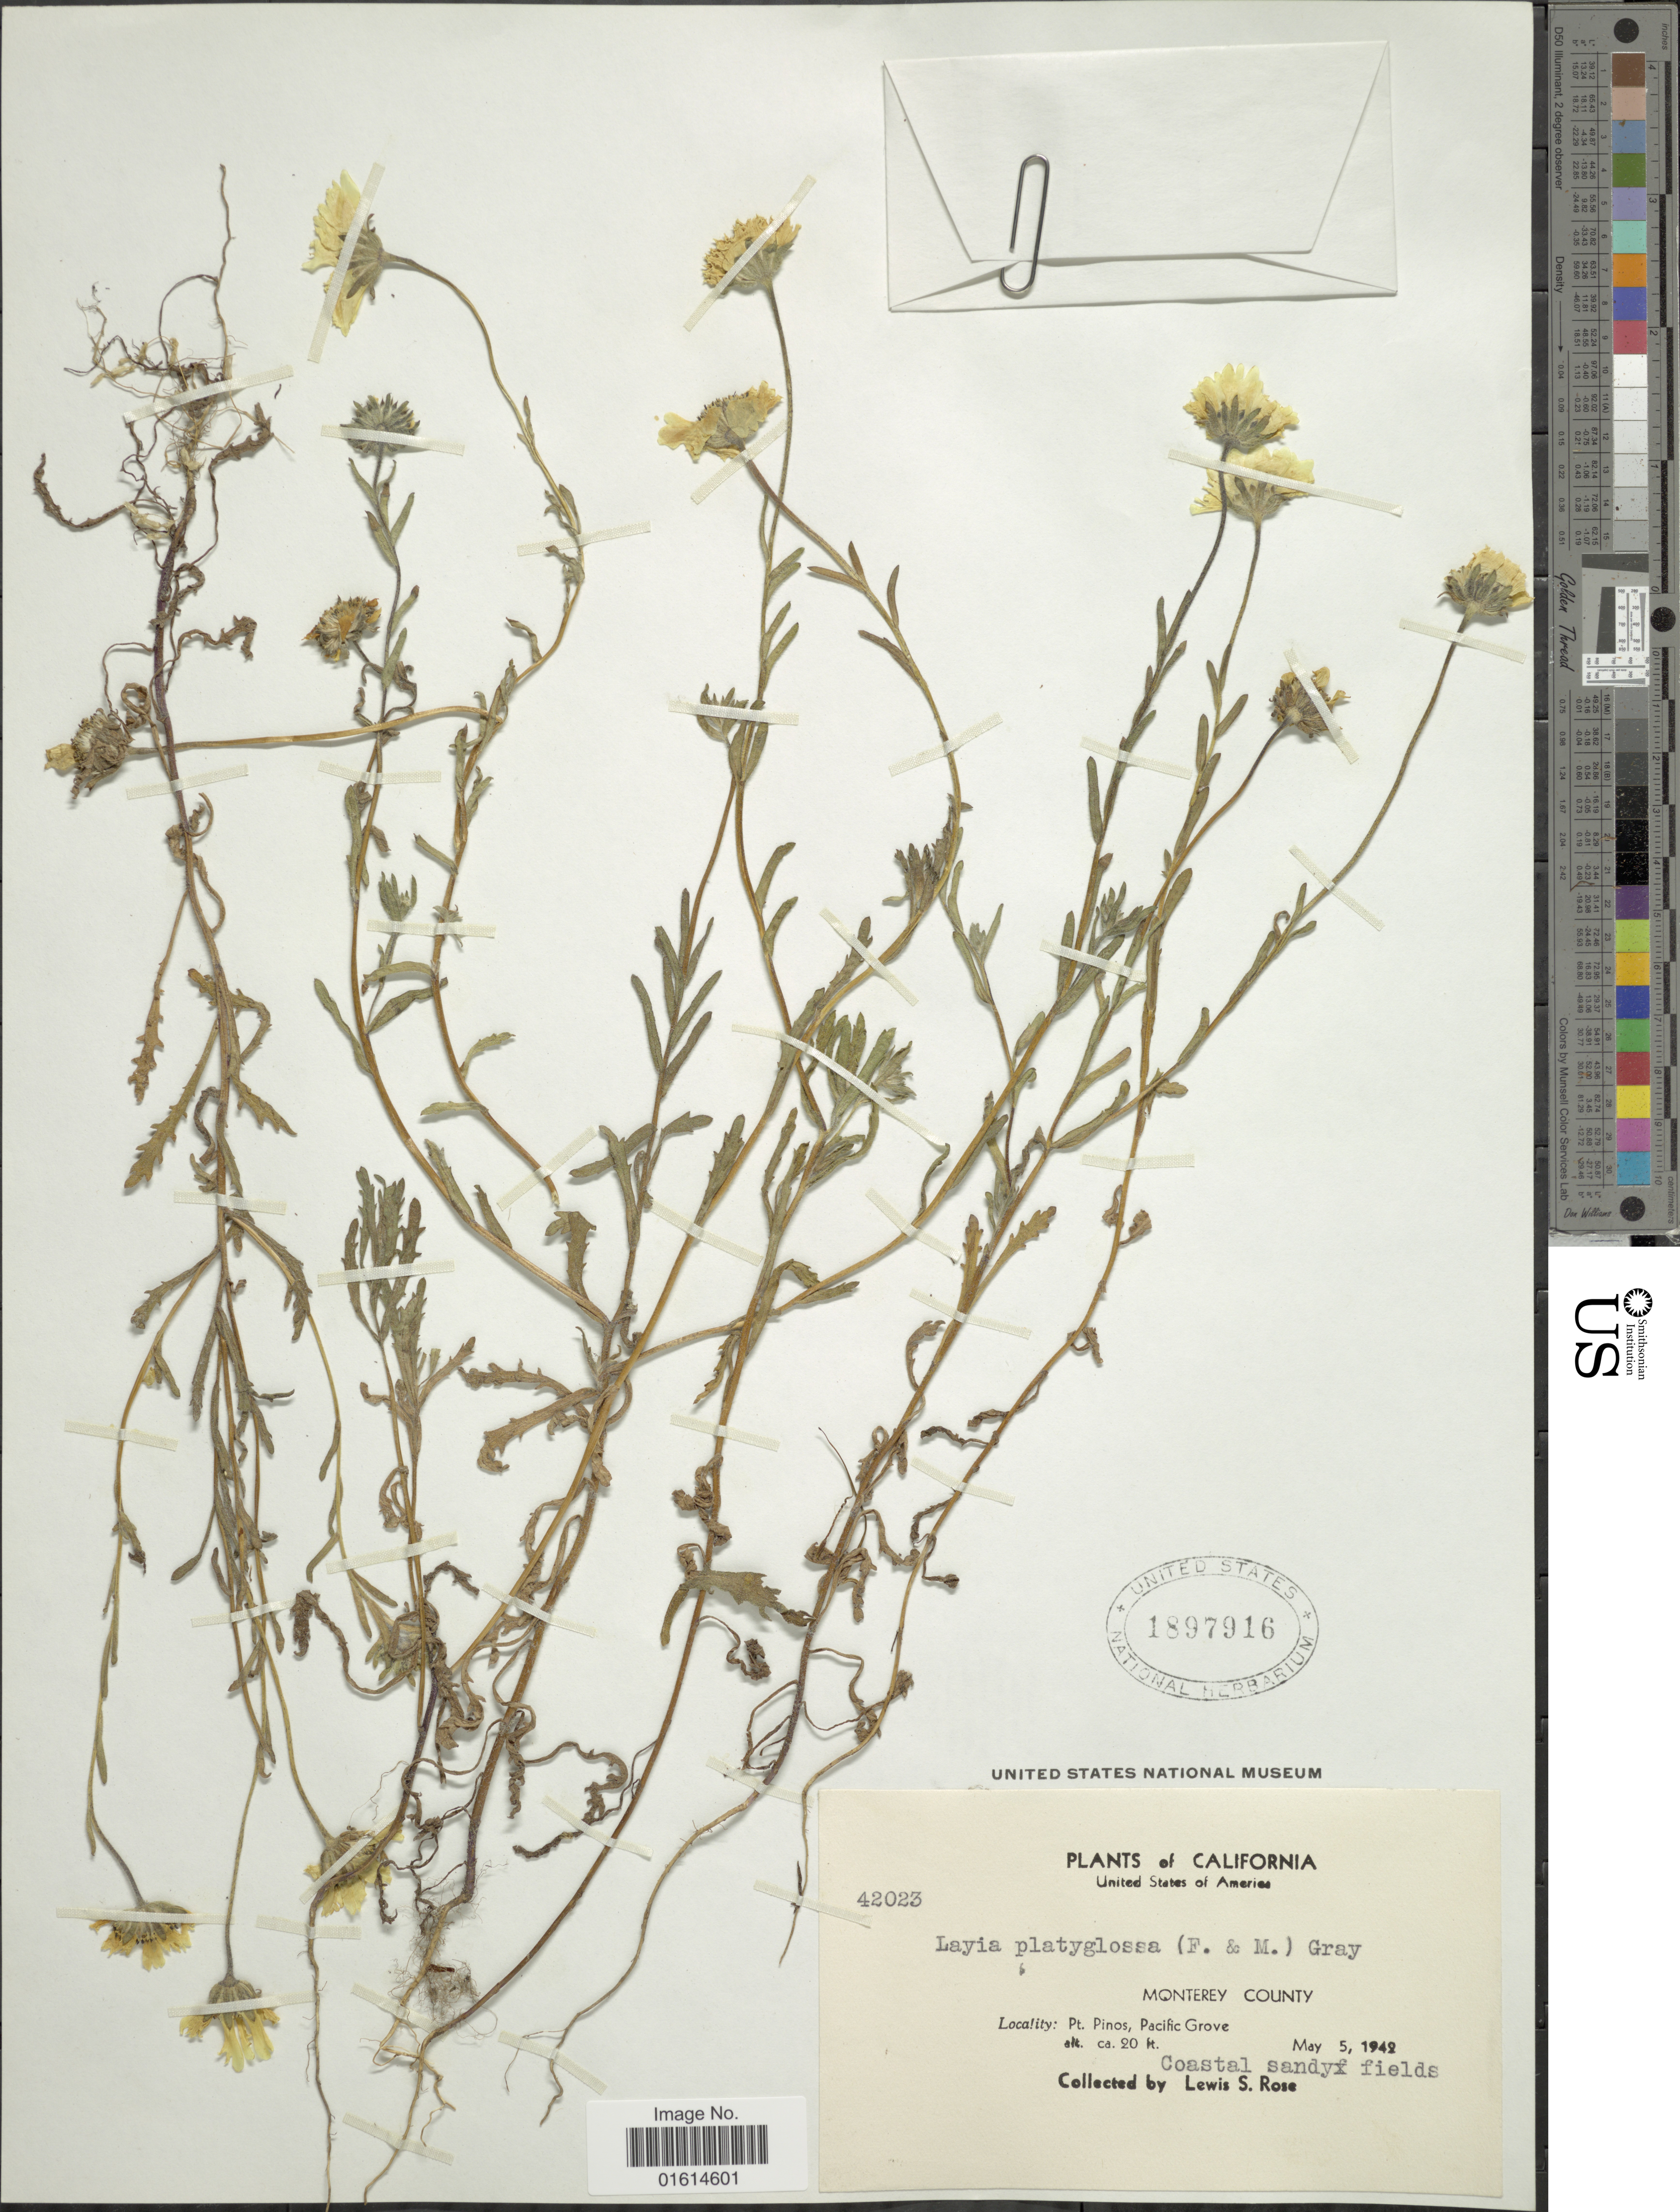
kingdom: Plantae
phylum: Tracheophyta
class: Magnoliopsida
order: Asterales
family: Asteraceae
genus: Layia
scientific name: Layia platyglossa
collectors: L. S. Rose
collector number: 42023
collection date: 1942-05-05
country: United States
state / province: California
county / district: Monterey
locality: United States of America, Monterey County, pt. Pinos, Pacific Grove, Coastal sandyx fields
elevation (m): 6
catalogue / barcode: US 1897916